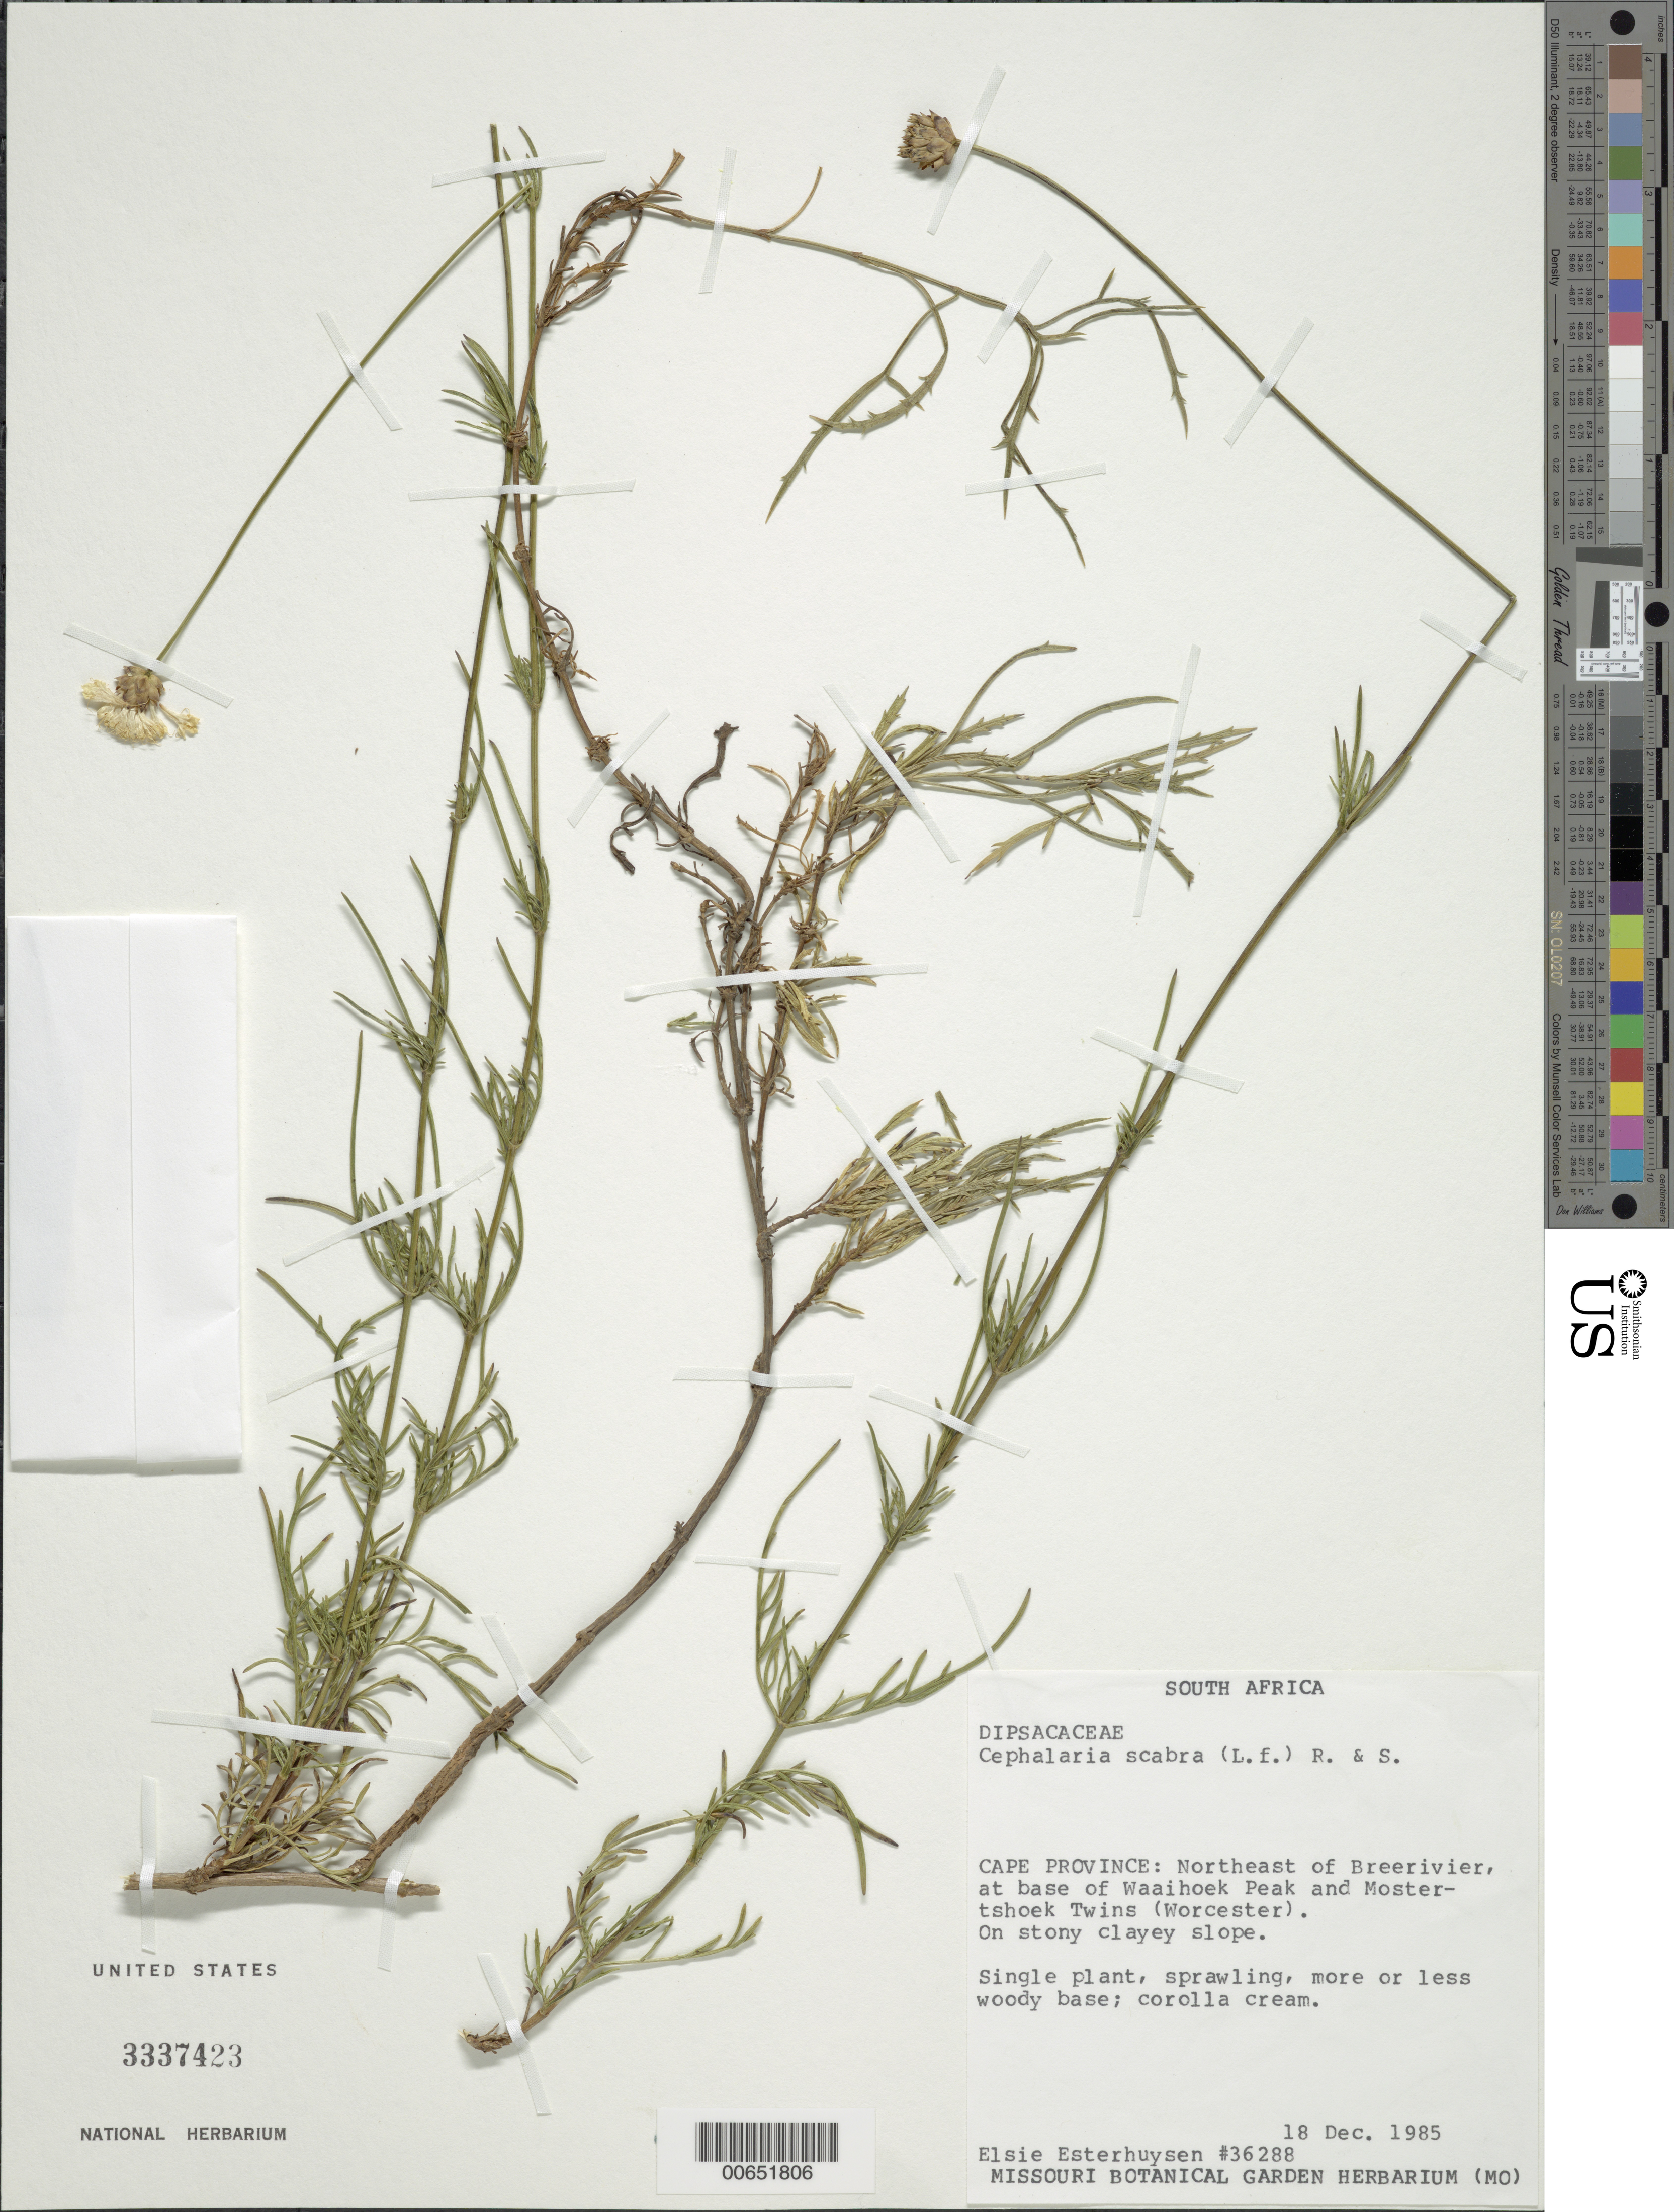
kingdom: Plantae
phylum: Tracheophyta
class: Magnoliopsida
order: Dipsacales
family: Caprifoliaceae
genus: Cephalaria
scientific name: Cephalaria scabra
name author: (L. f.) Roem. & Schult.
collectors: E. E. Esterhuysen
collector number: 36288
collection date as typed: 18 Dec 1985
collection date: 1985-12-18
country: South Africa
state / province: Western Cape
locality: Ne of breer river, waaihoek peak and mostertshoek twins (worchester)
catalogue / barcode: US 3337423